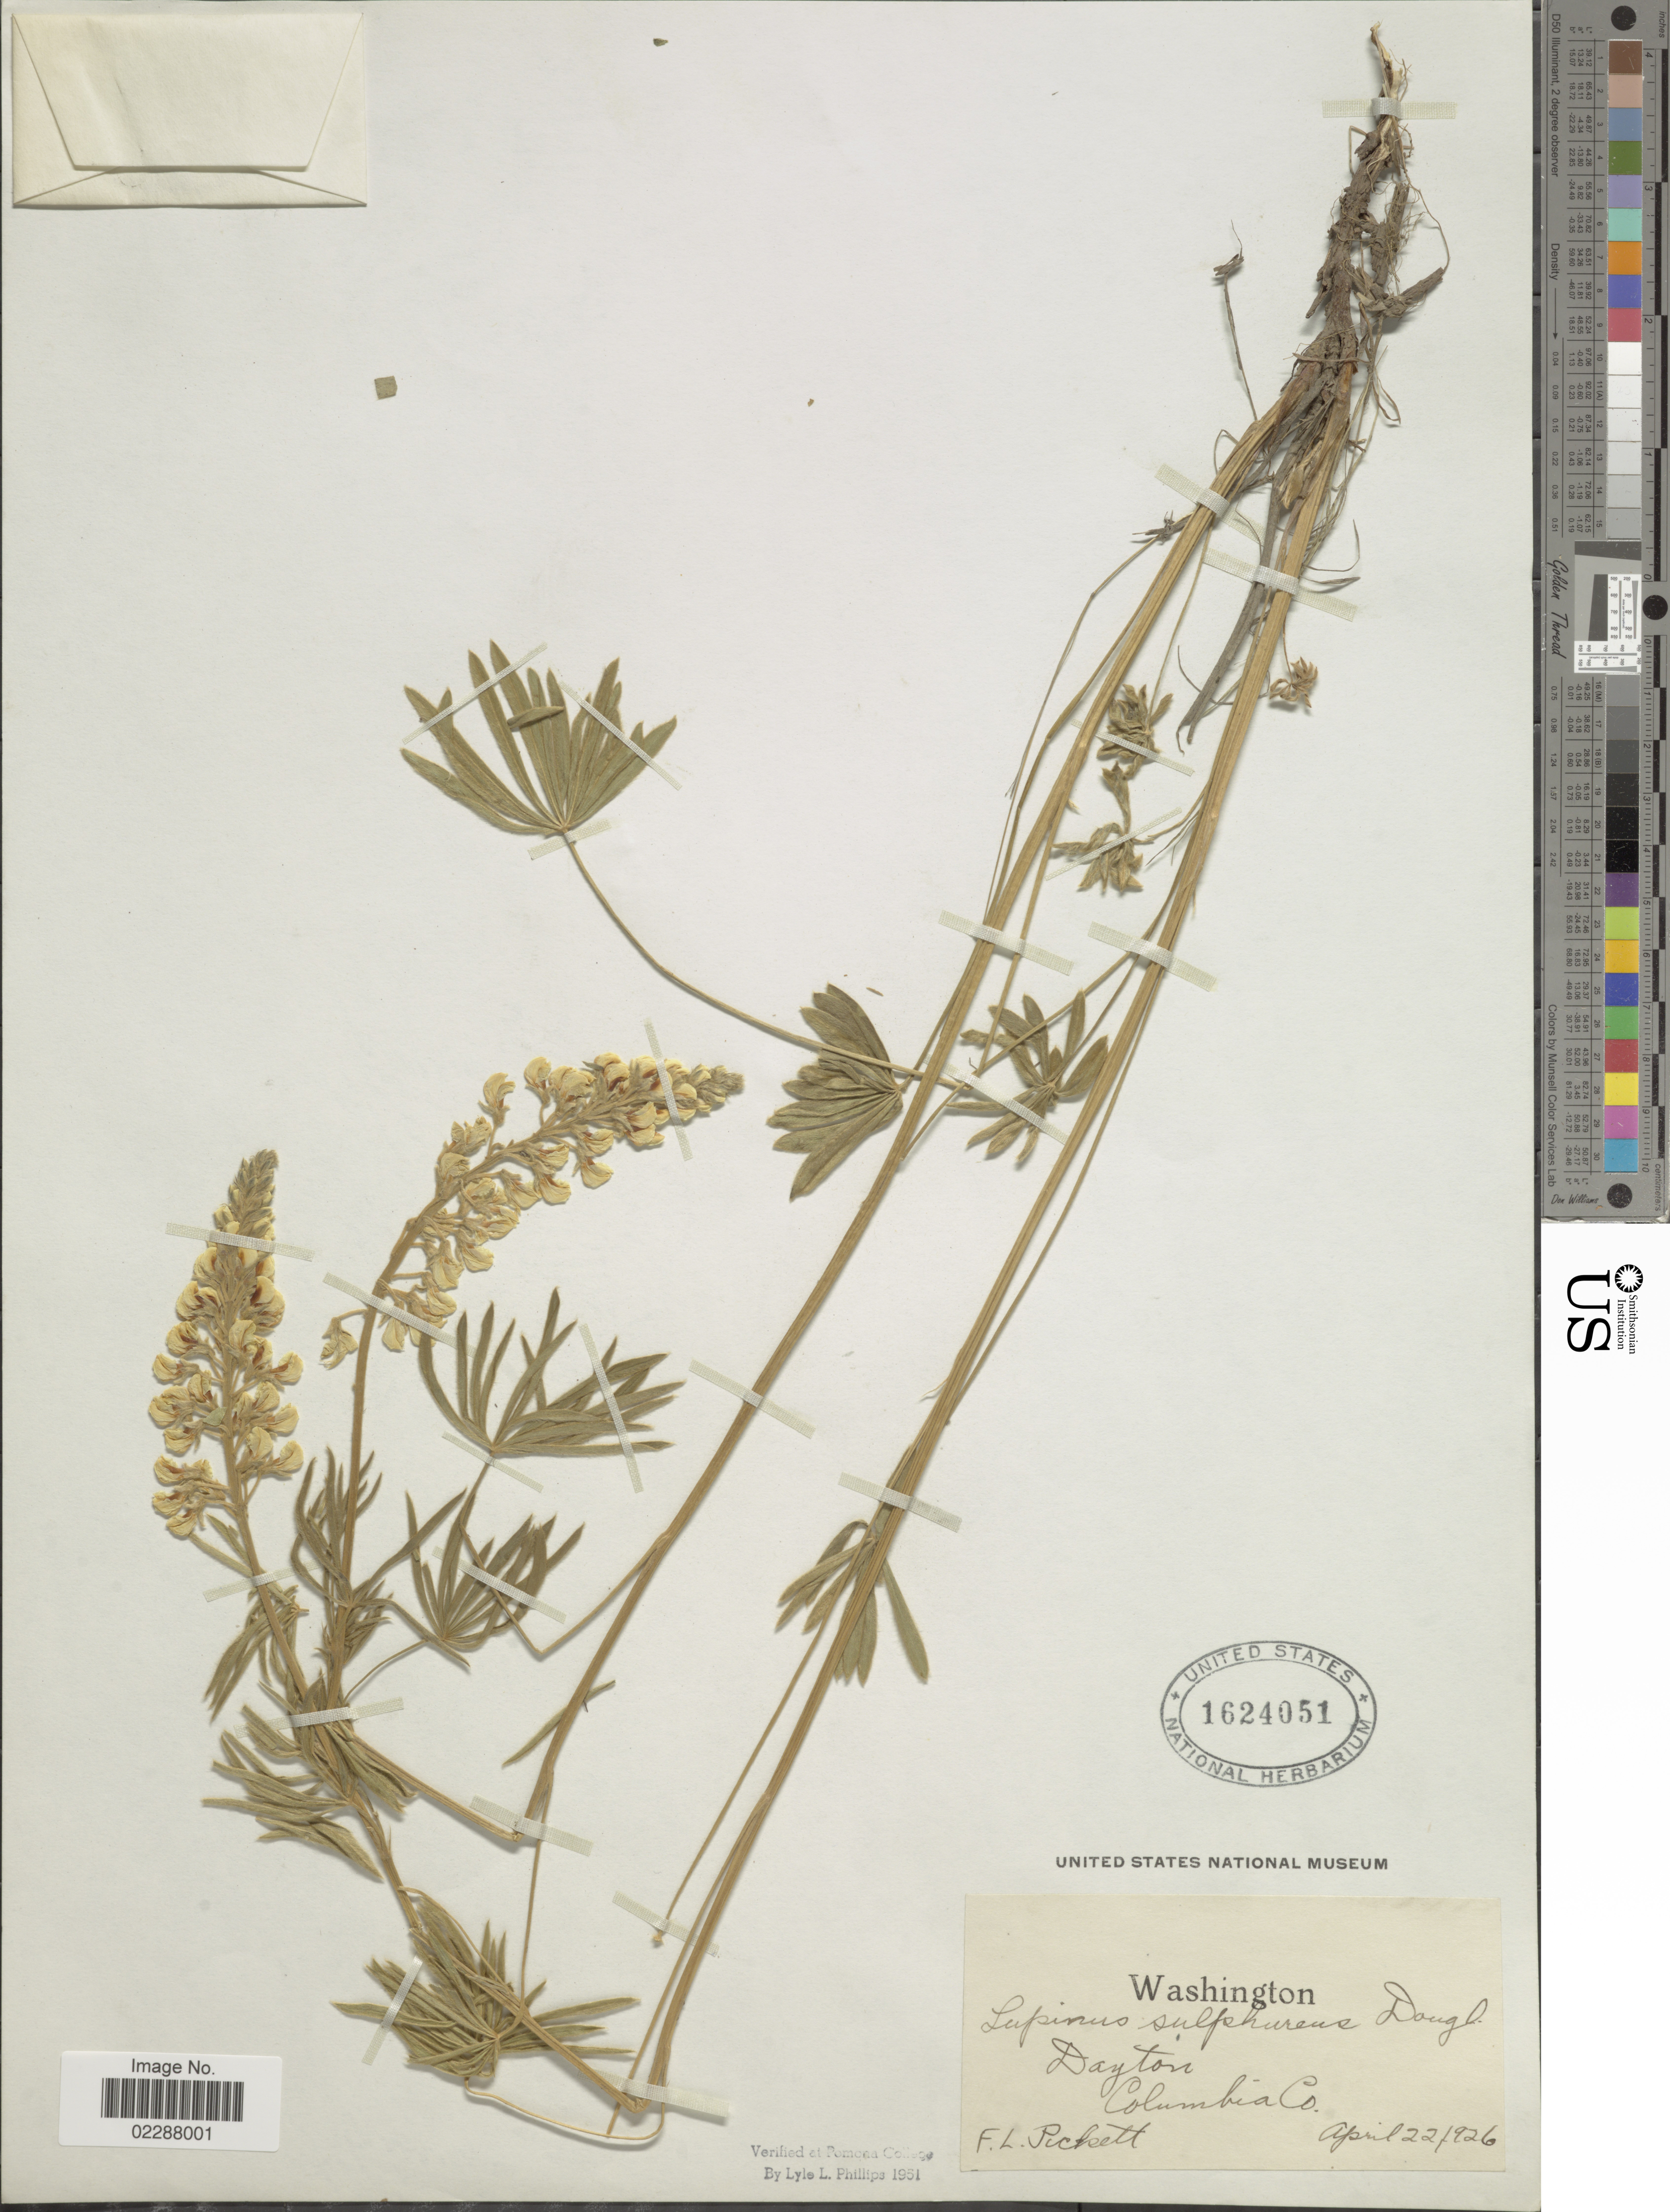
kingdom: Plantae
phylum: Tracheophyta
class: Magnoliopsida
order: Fabales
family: Fabaceae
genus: Lupinus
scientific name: Lupinus sulphureus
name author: Douglas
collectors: F. Pickett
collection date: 1926-04-22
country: United States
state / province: Washington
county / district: Columbia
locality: Dayton, Columbia Co.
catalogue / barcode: US 1624051